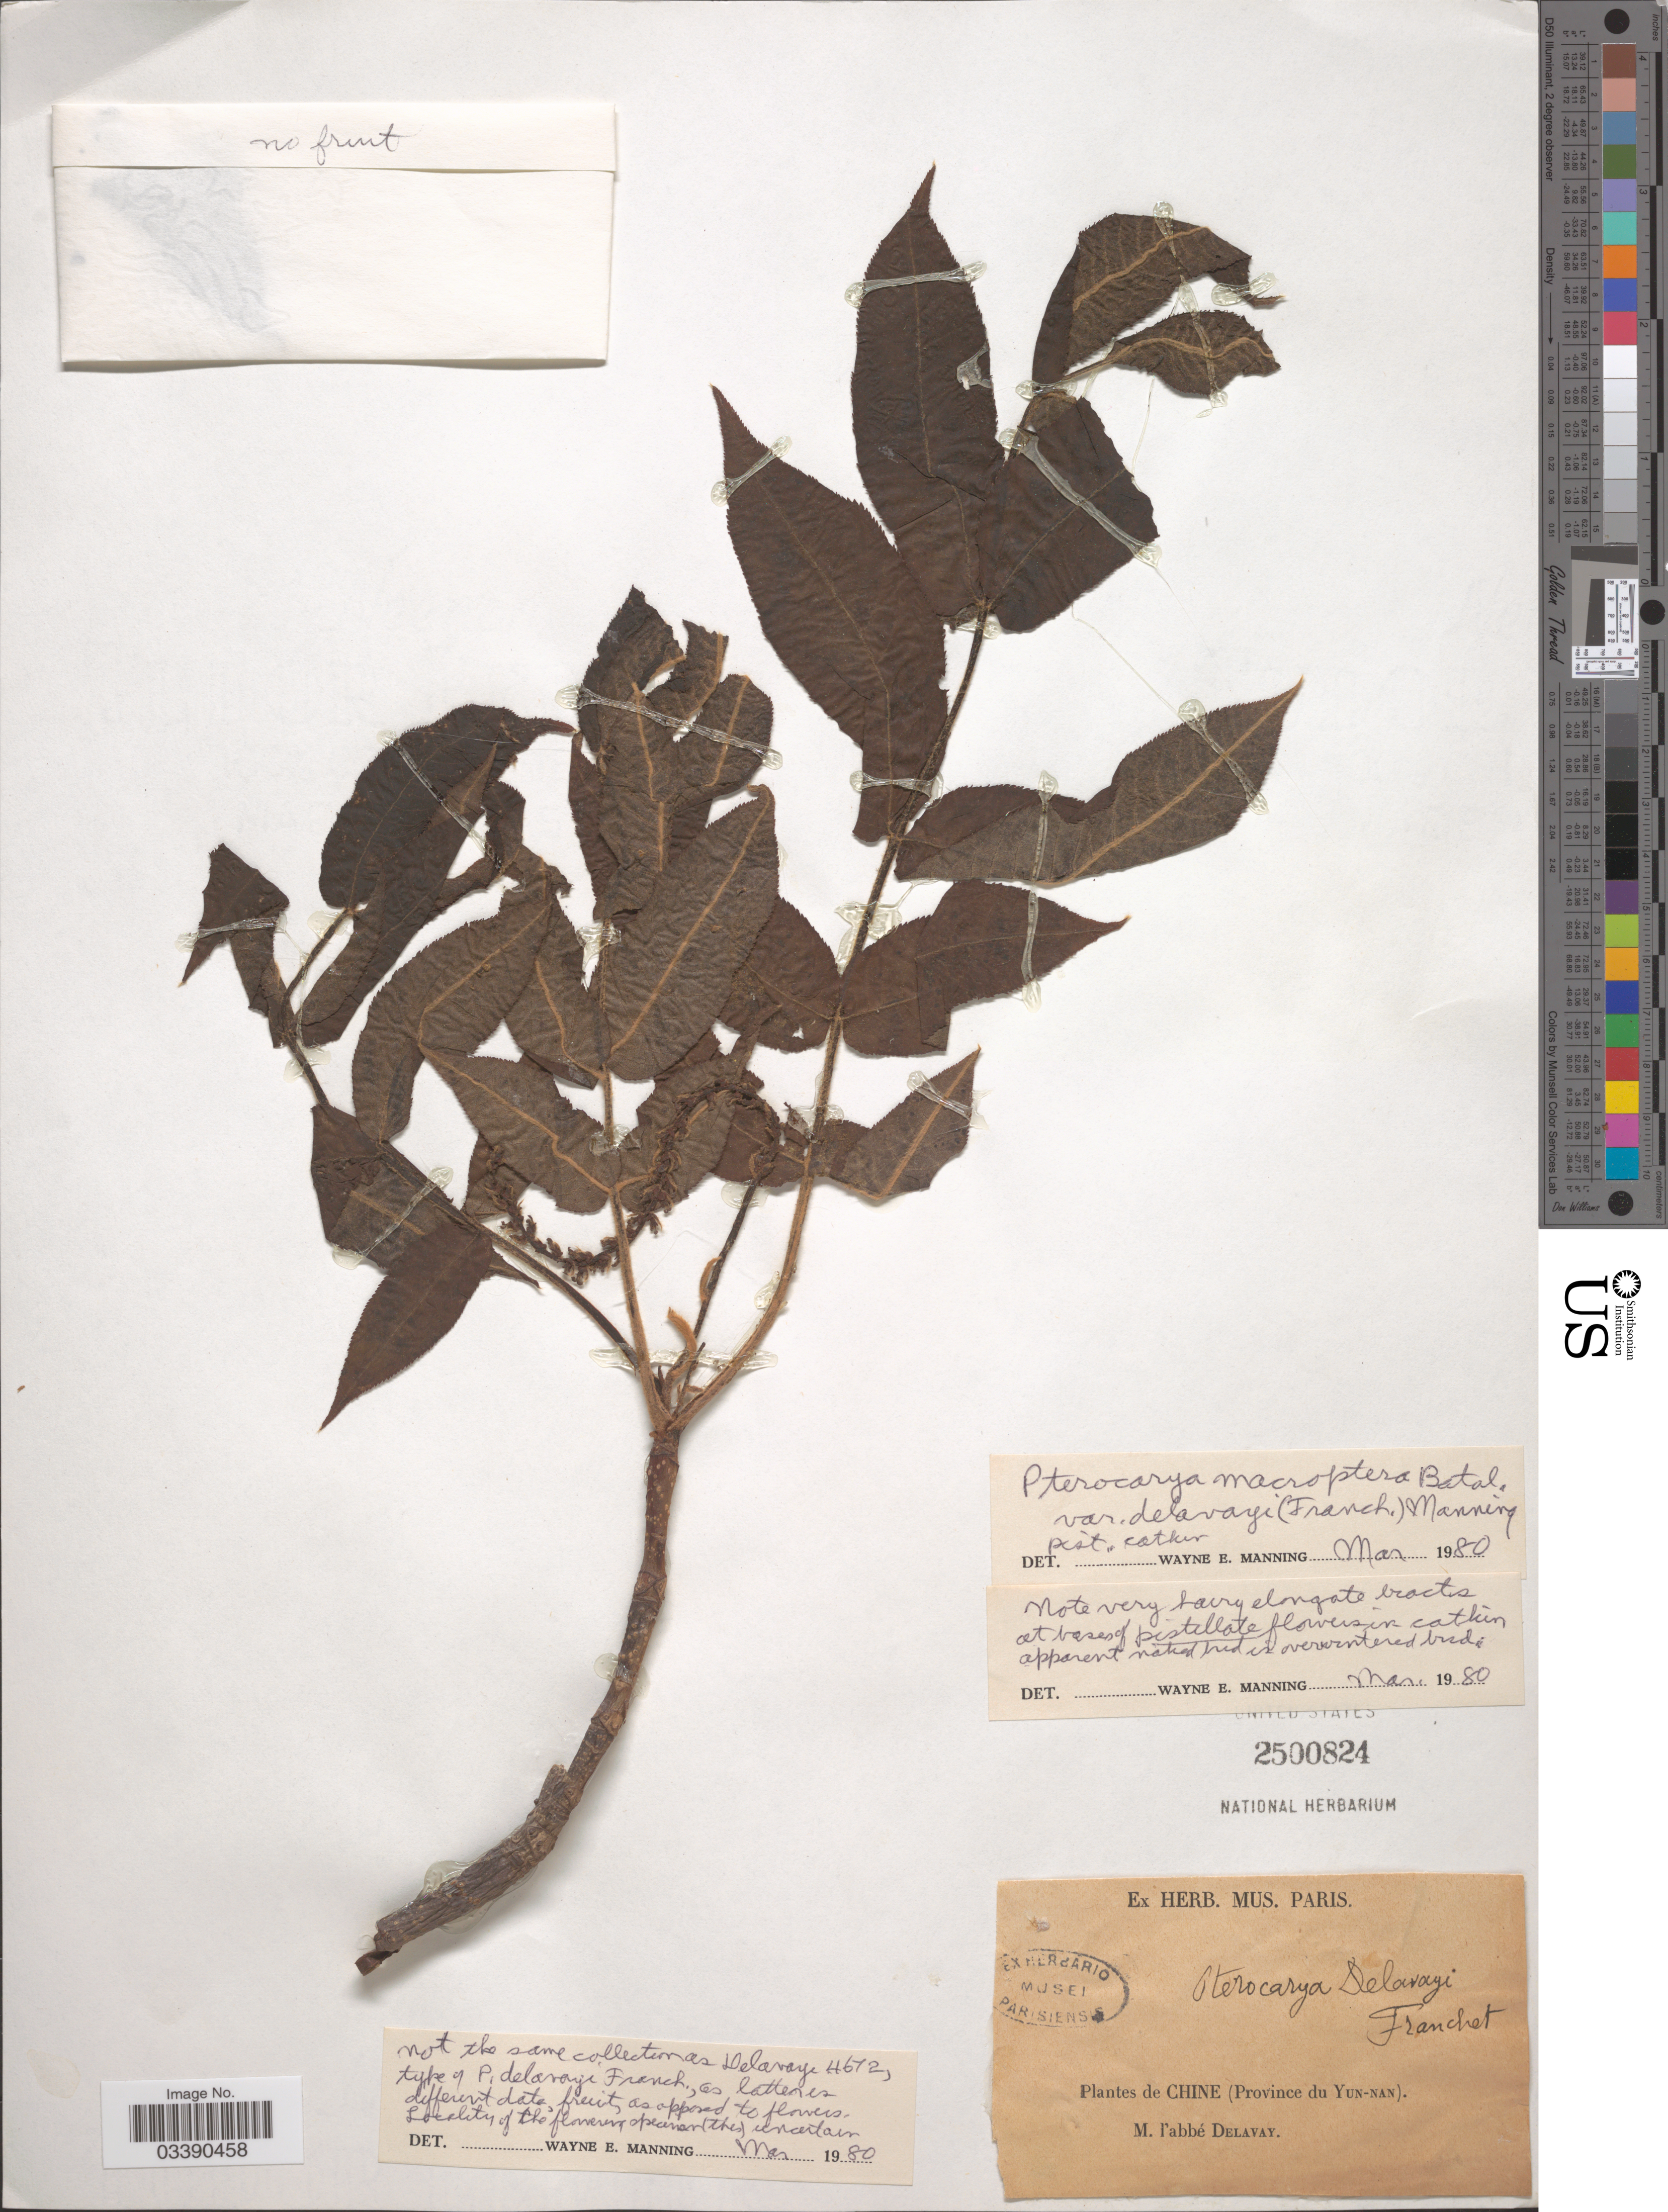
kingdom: Plantae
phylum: Tracheophyta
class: Magnoliopsida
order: Fagales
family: Juglandaceae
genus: Pterocarya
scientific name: Pterocarya macroptera var. delavayi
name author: (Franch.) W.E. Manning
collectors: P. Delavay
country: China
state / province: Yunnan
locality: Chine (Province du Yun-nan).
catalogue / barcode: US 2500824